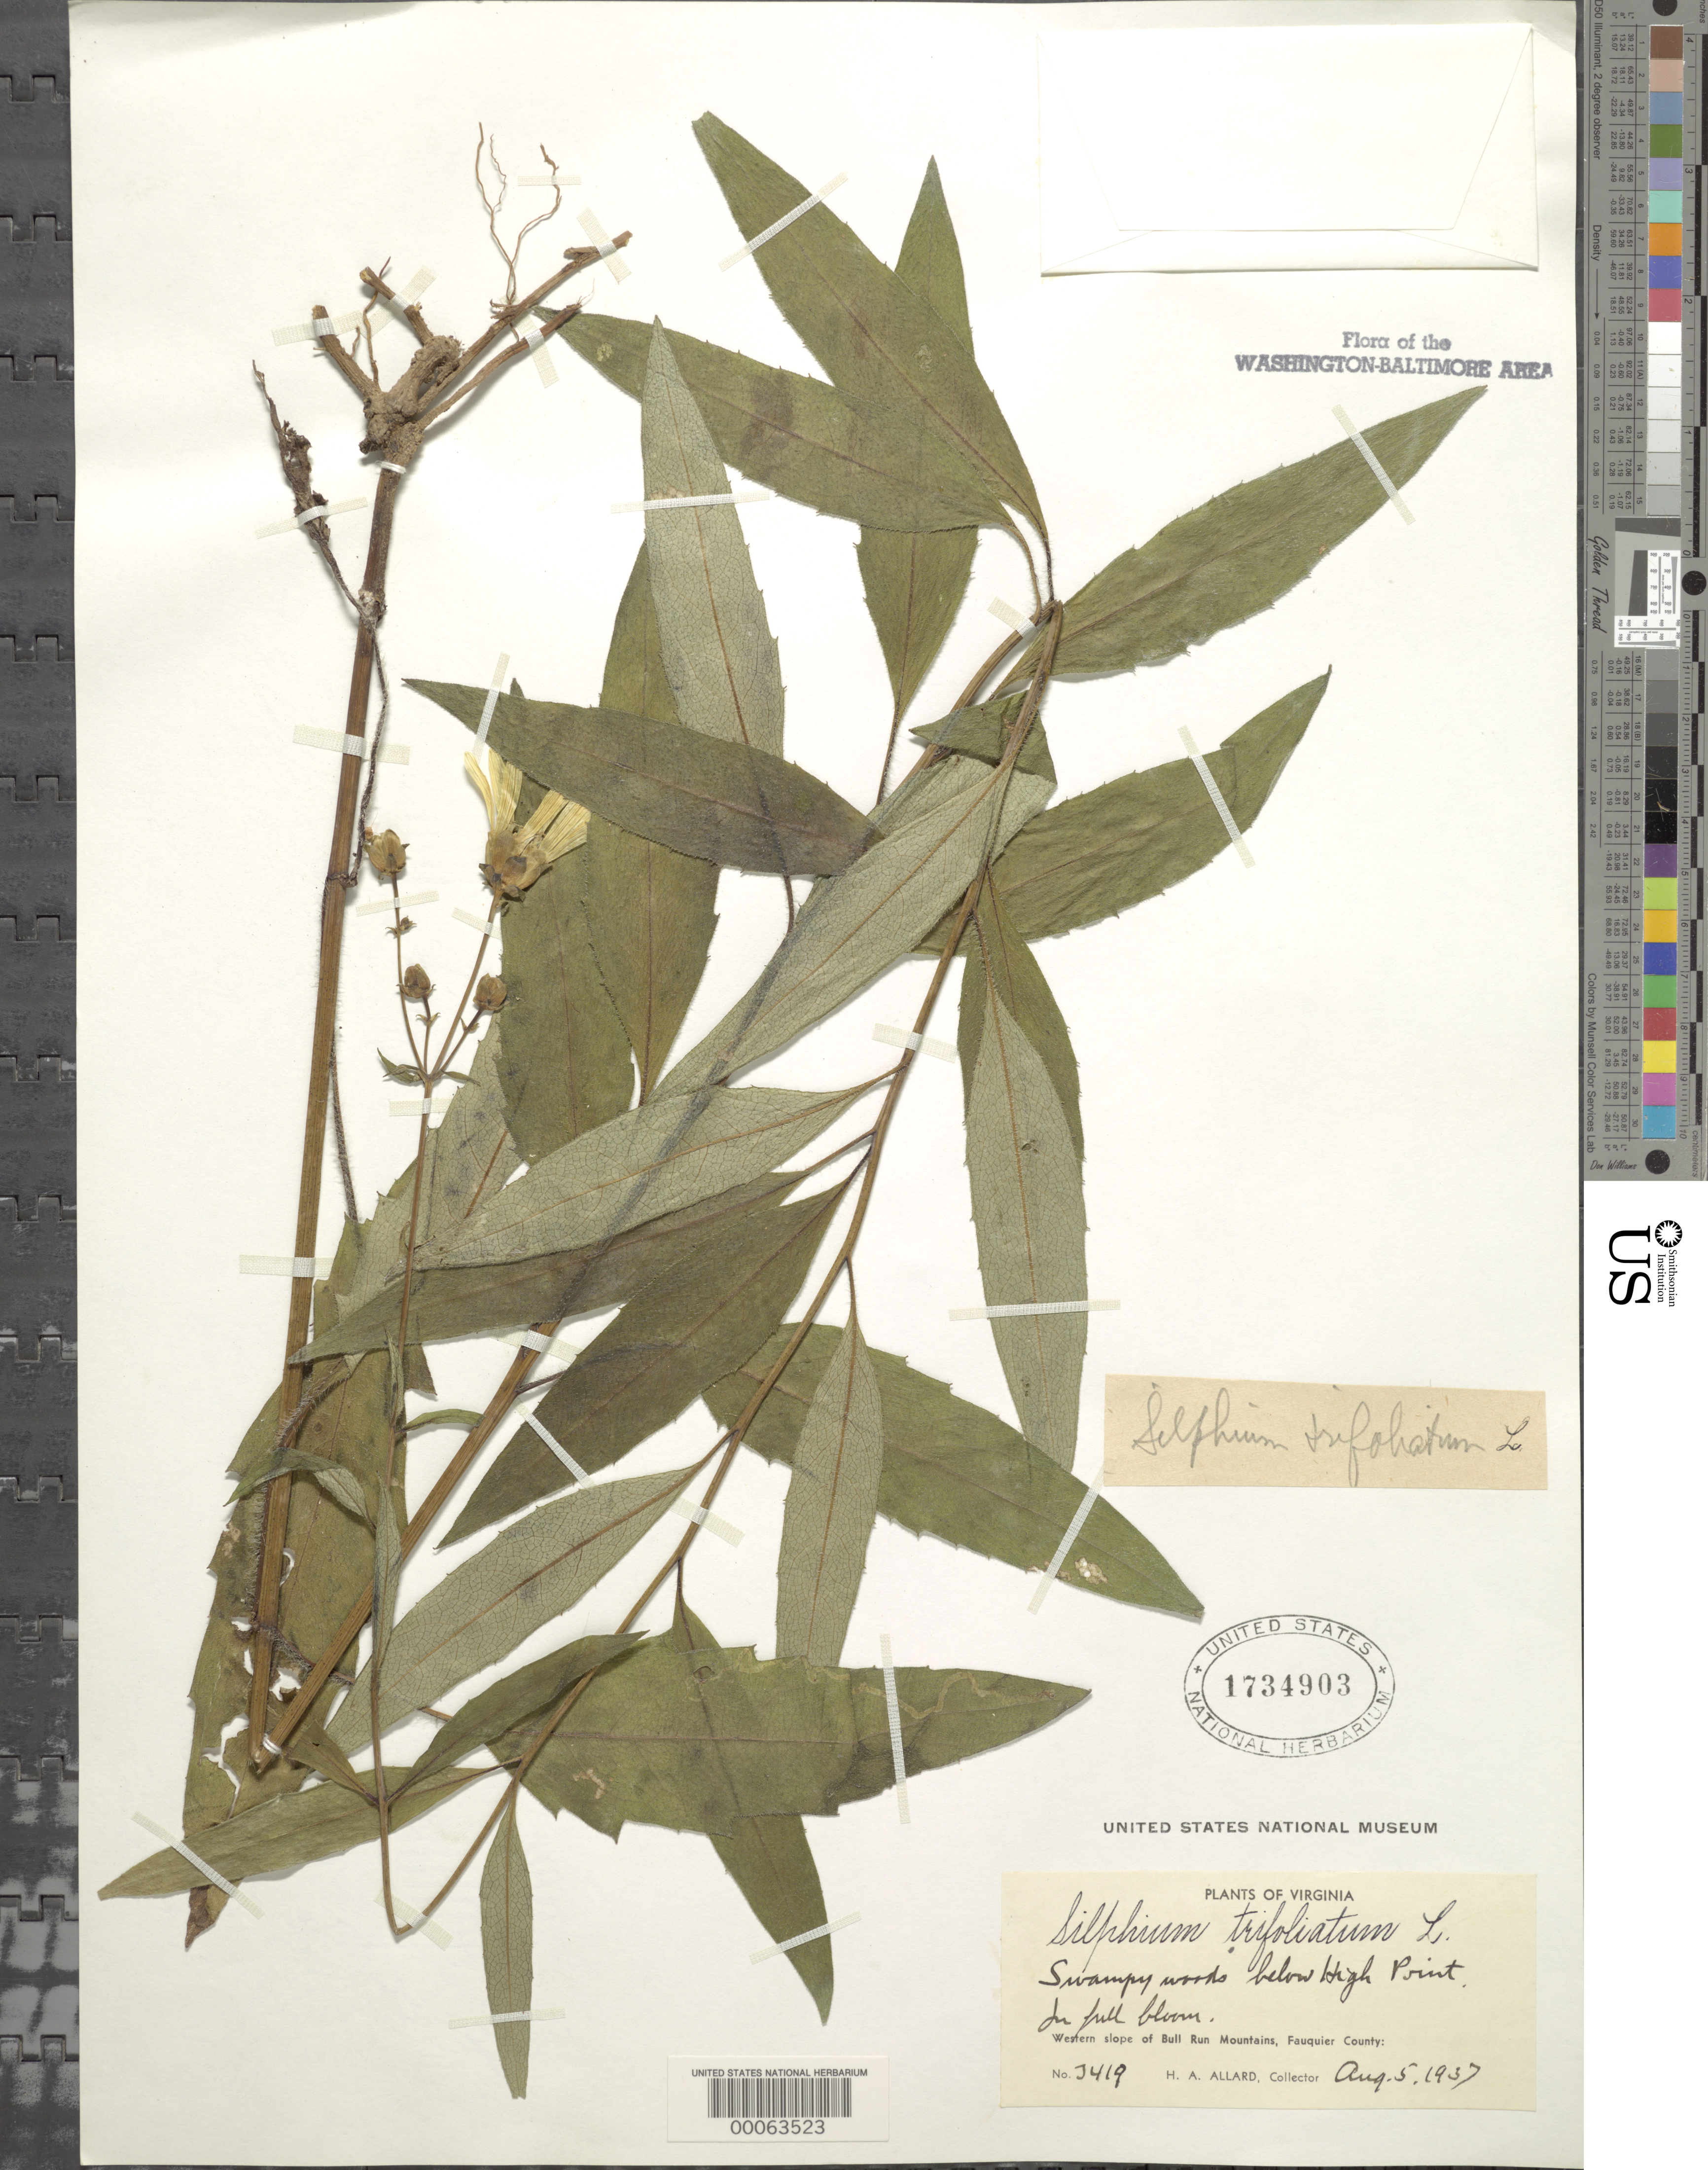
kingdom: Plantae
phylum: Tracheophyta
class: Magnoliopsida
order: Asterales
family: Asteraceae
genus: Silphium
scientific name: Silphium asteriscus var. trifoliatum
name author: (L.) Clevinger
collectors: H. A. Allard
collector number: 3419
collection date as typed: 05 Aug 1937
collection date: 1937-08-05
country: United States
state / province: Virginia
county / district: Fauquier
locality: Below High Point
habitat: Swampy woods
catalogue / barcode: US 1734903